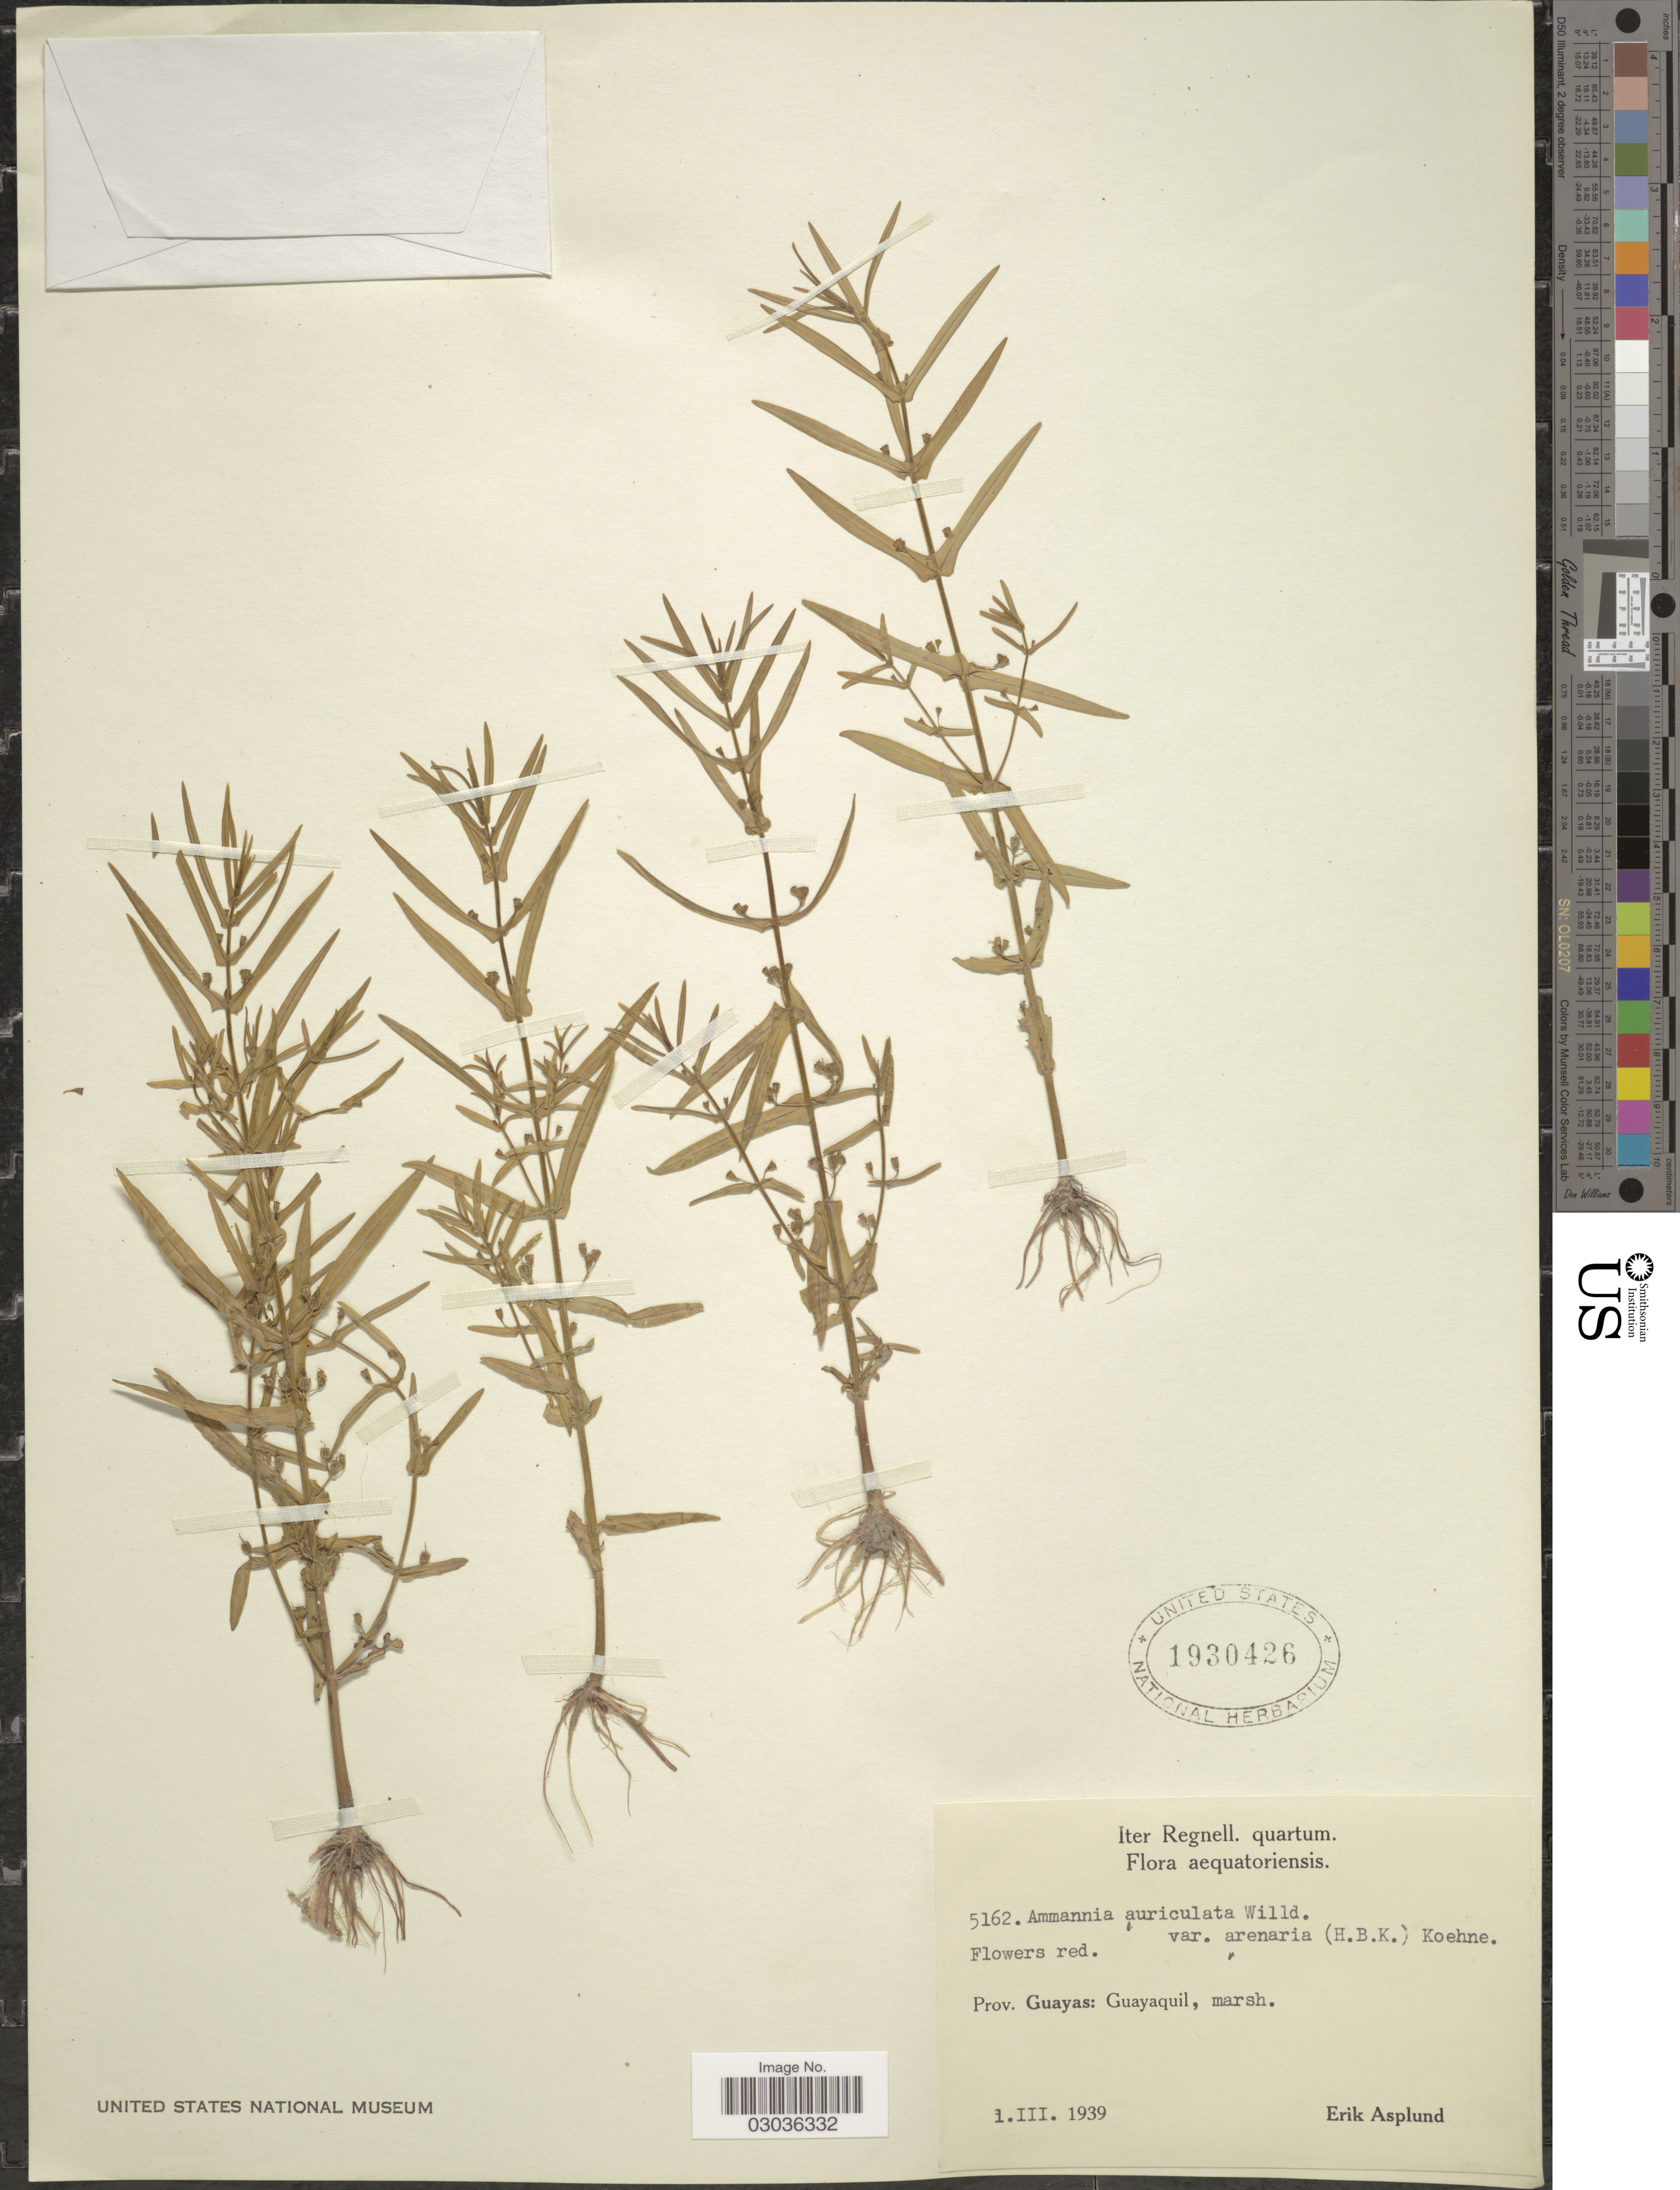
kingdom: Plantae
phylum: Tracheophyta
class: Magnoliopsida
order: Myrtales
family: Lythraceae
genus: Ammannia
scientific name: Ammannia auriculata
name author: Willd.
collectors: E. Asplund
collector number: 5162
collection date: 1939-03-01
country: Ecuador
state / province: Guayas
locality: Guayaquil.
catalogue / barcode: US 1930426